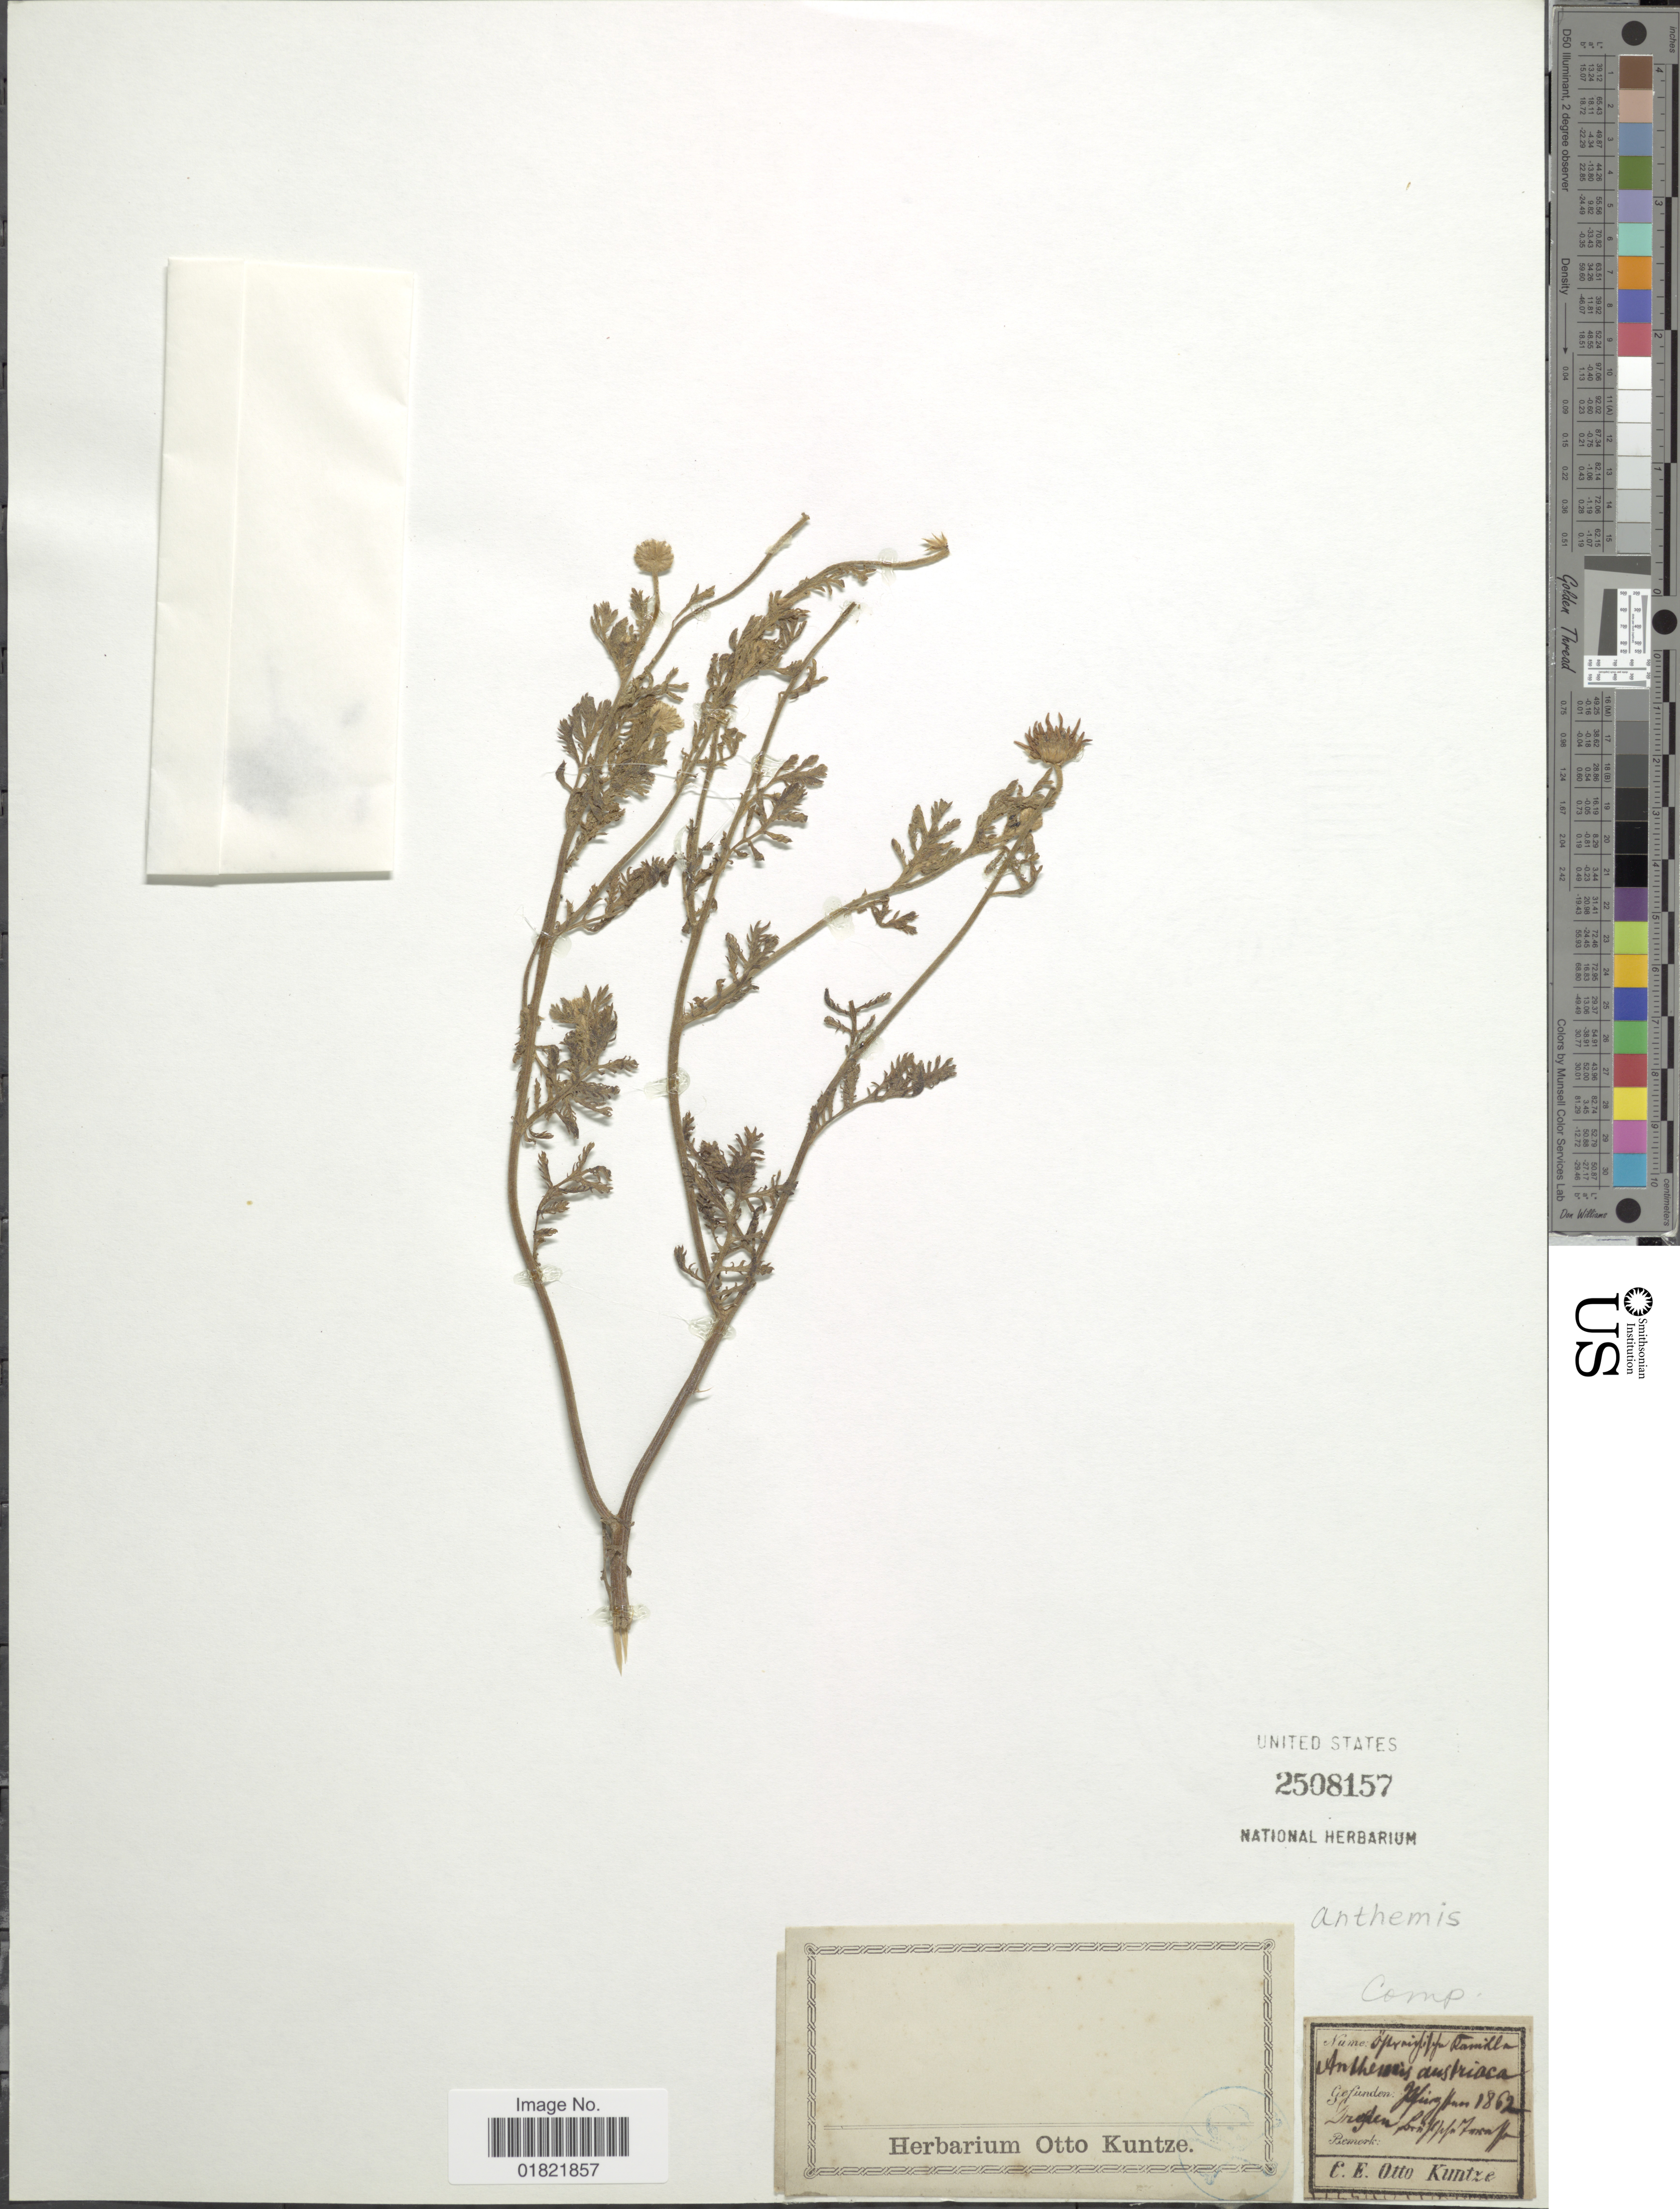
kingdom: Plantae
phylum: Tracheophyta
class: Magnoliopsida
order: Asterales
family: Asteraceae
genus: Anthemis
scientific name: Anthemis austriaca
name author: Jacq.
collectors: C.E.O. Kuntze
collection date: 1862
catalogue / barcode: US 2508157